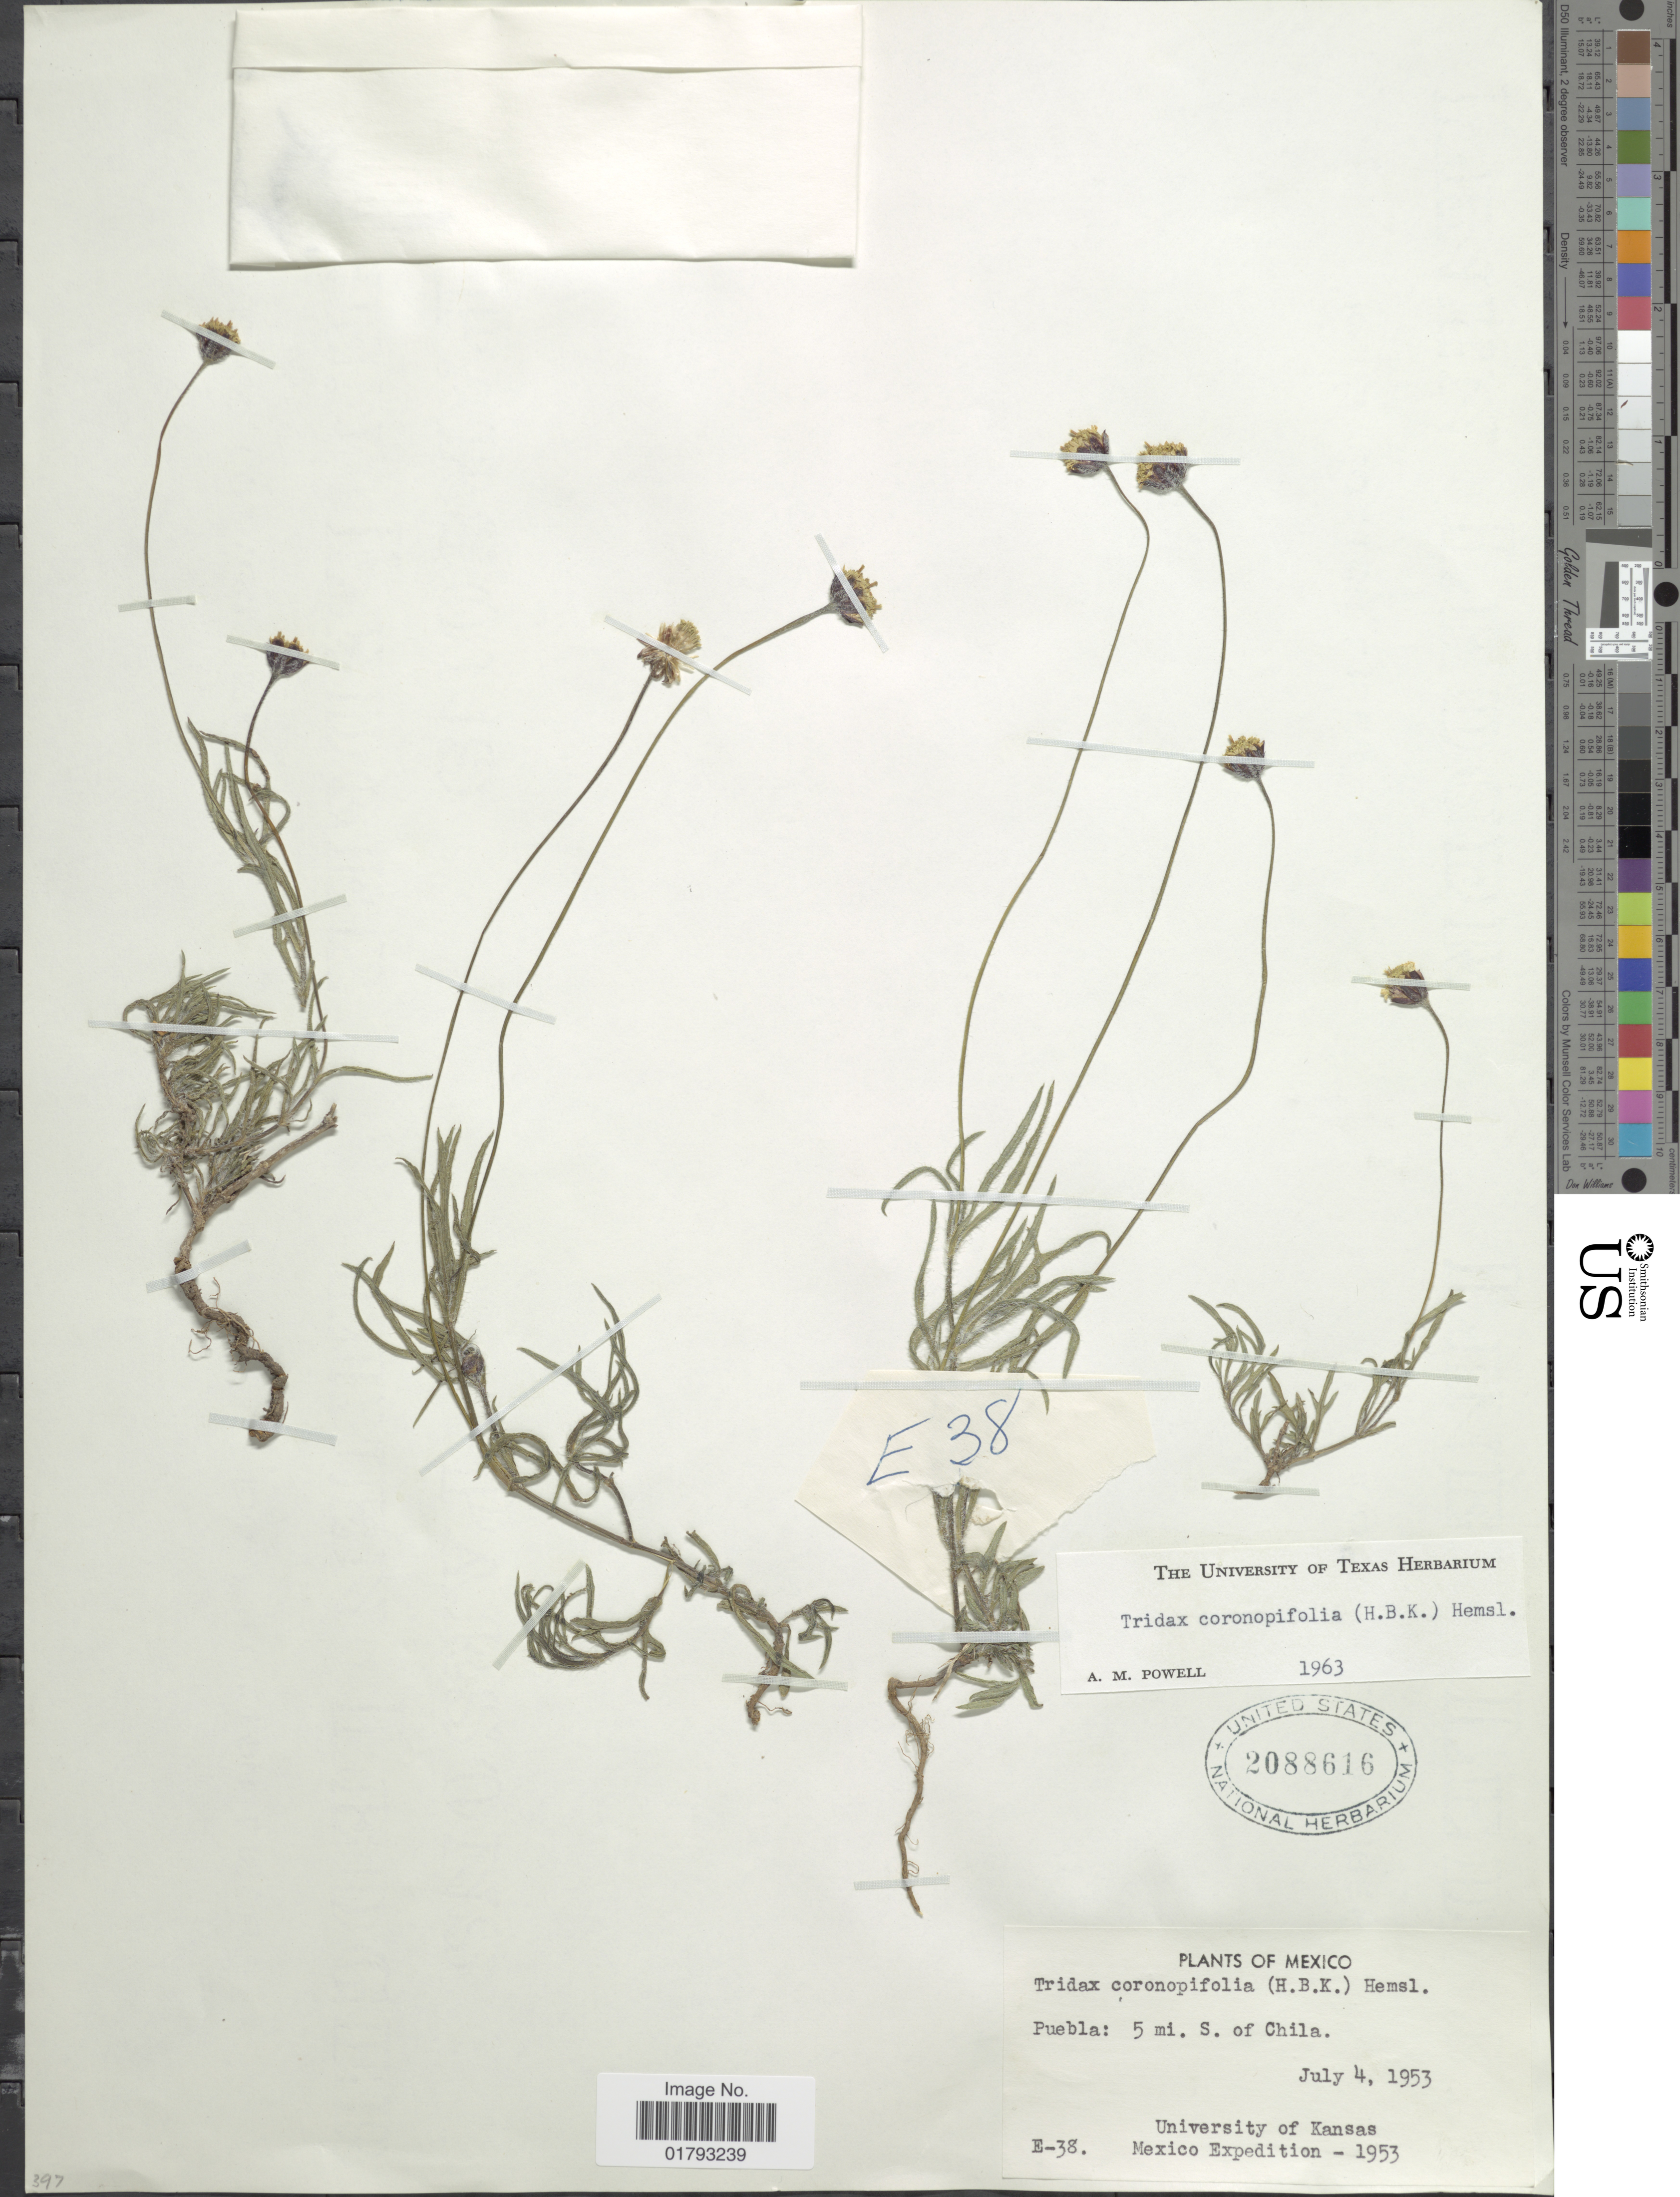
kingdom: Plantae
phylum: Tracheophyta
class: Magnoliopsida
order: Asterales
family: Asteraceae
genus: Tridax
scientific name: Tridax coronopifolia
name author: (Kunth) Hemsl.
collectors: University of Kansas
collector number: E-38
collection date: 1953-07-04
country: Mexico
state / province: Puebla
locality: Puebla: 5 mi. S of Chila.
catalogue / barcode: US 2088616